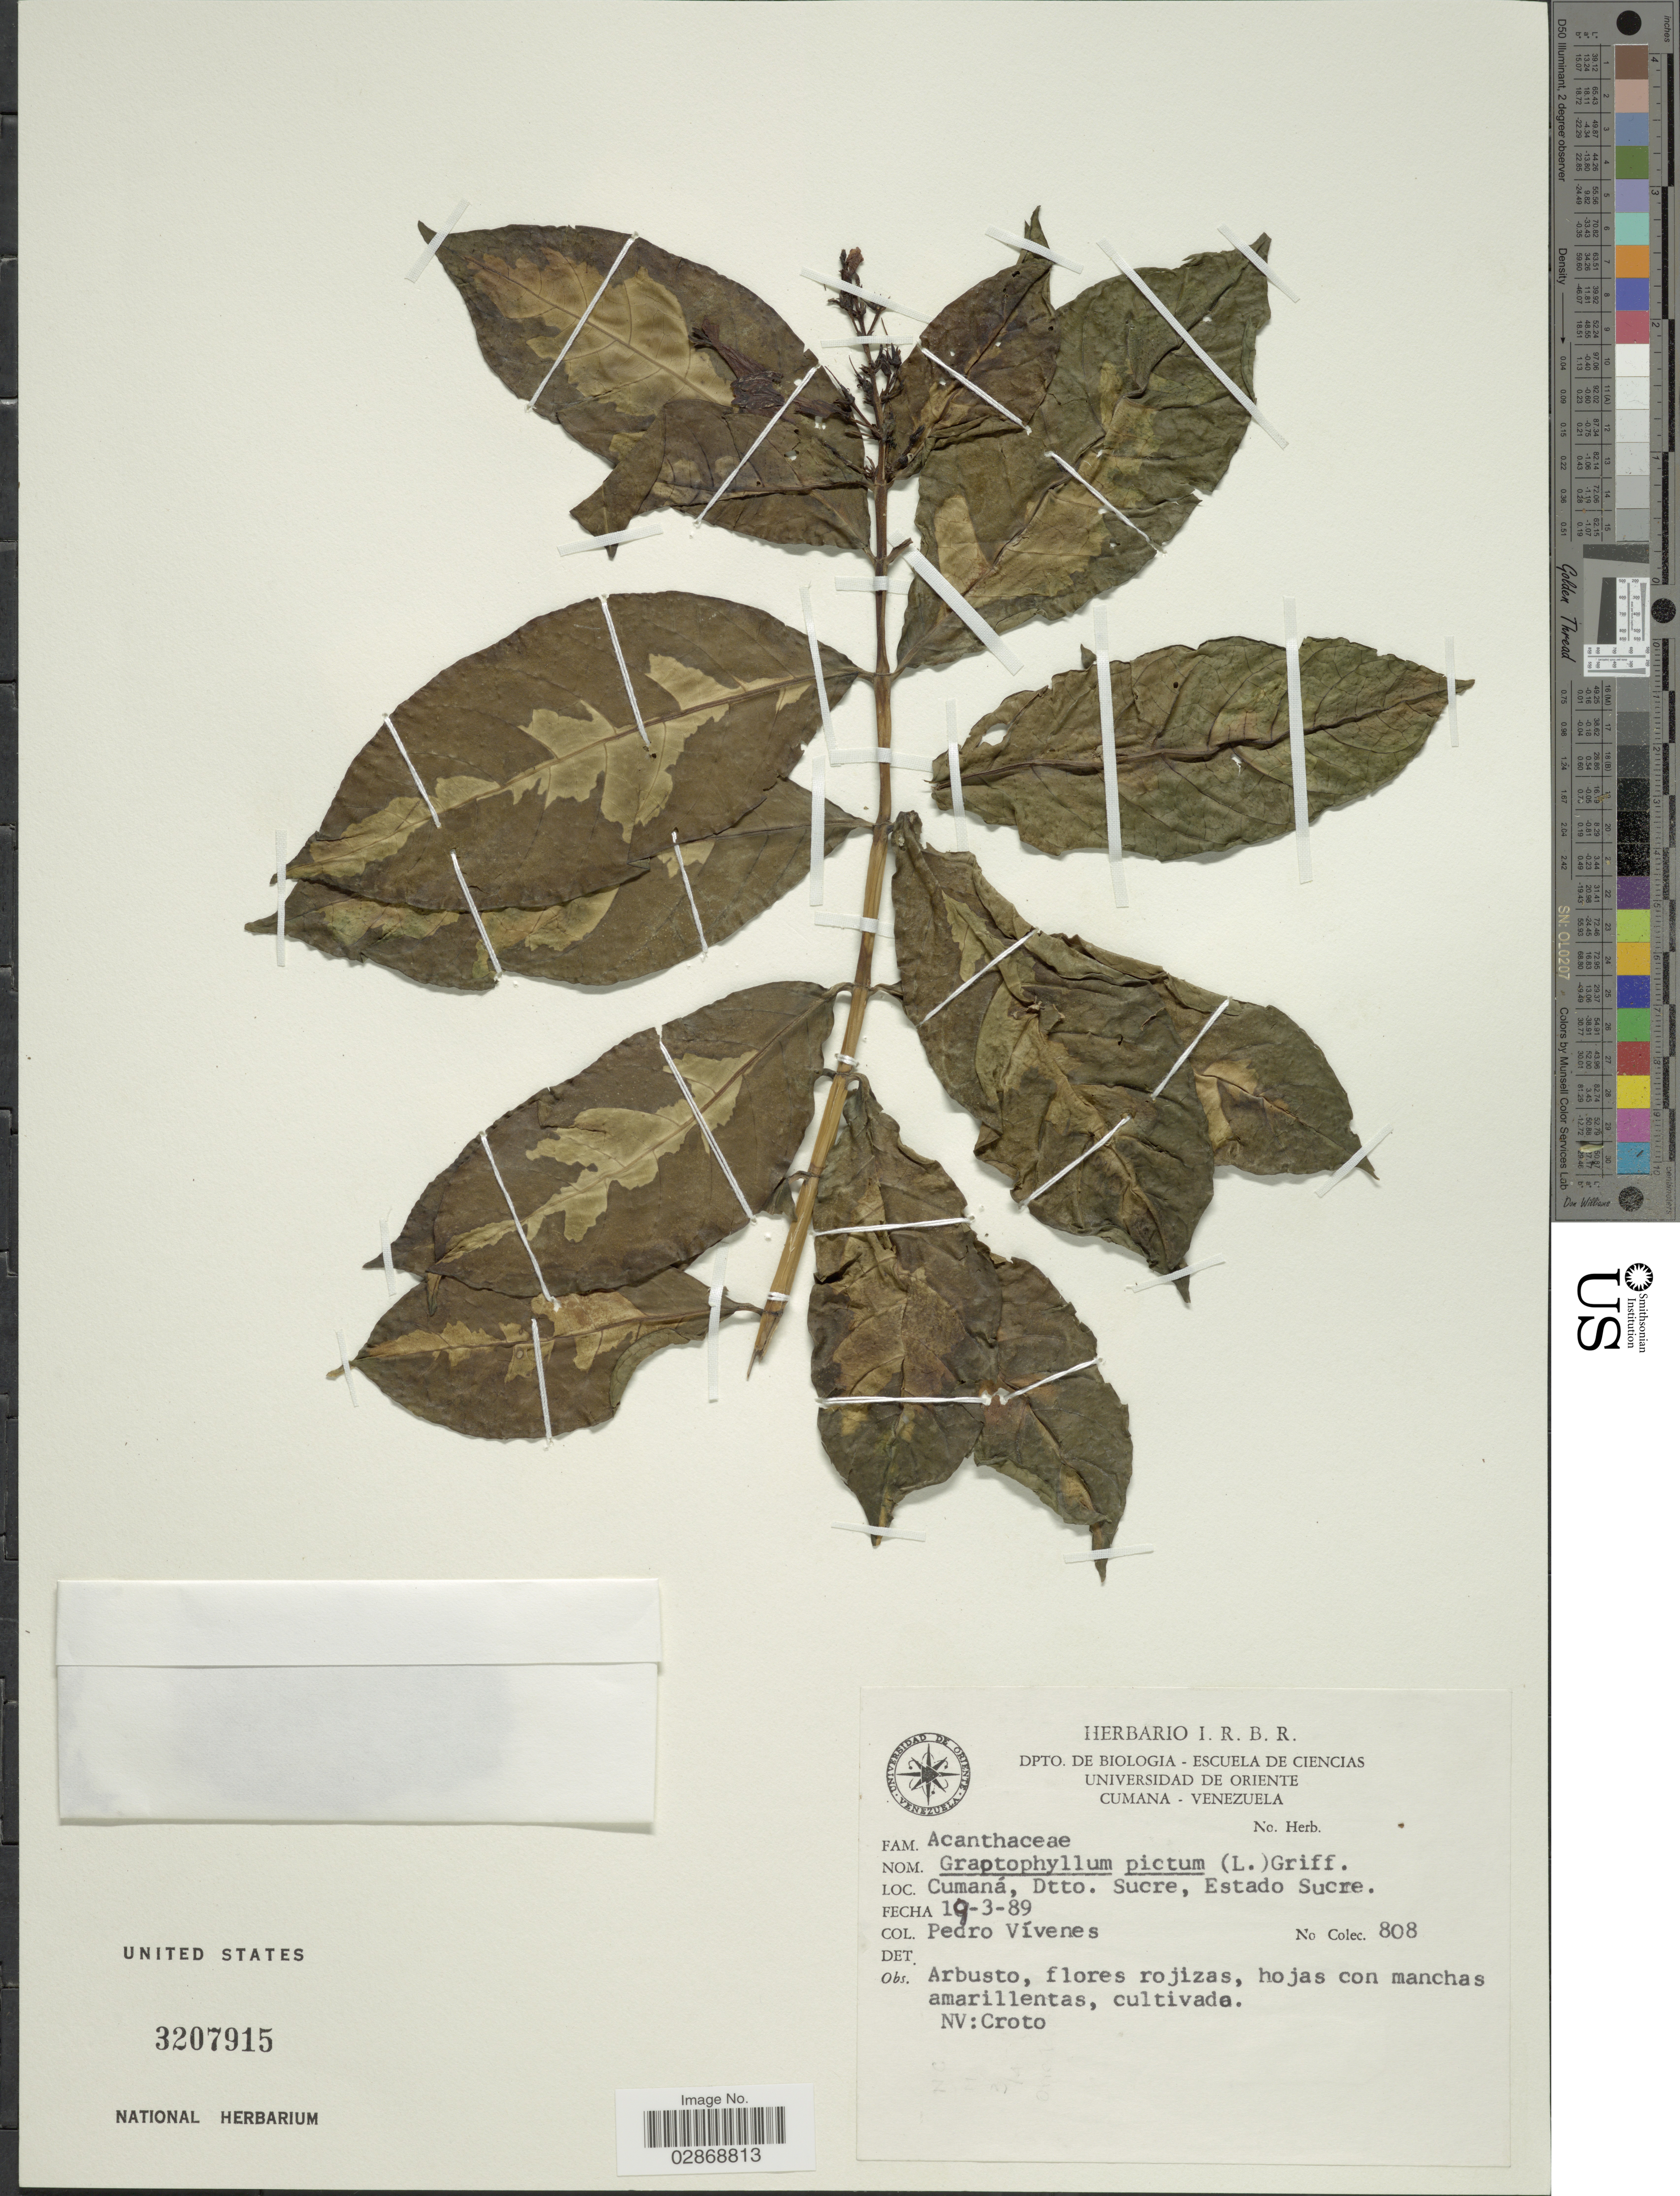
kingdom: Plantae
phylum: Tracheophyta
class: Magnoliopsida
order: Lamiales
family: Acanthaceae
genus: Graptophyllum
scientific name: Graptophyllum pictum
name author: (L.) Griff.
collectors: P. Vivenes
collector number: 808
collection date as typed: Transcribed d/m/y: 19/3/89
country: Venezuela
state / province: Sucre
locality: Cumaná, Dtto. Sucre, Estado Sucre.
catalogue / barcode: US 3207915